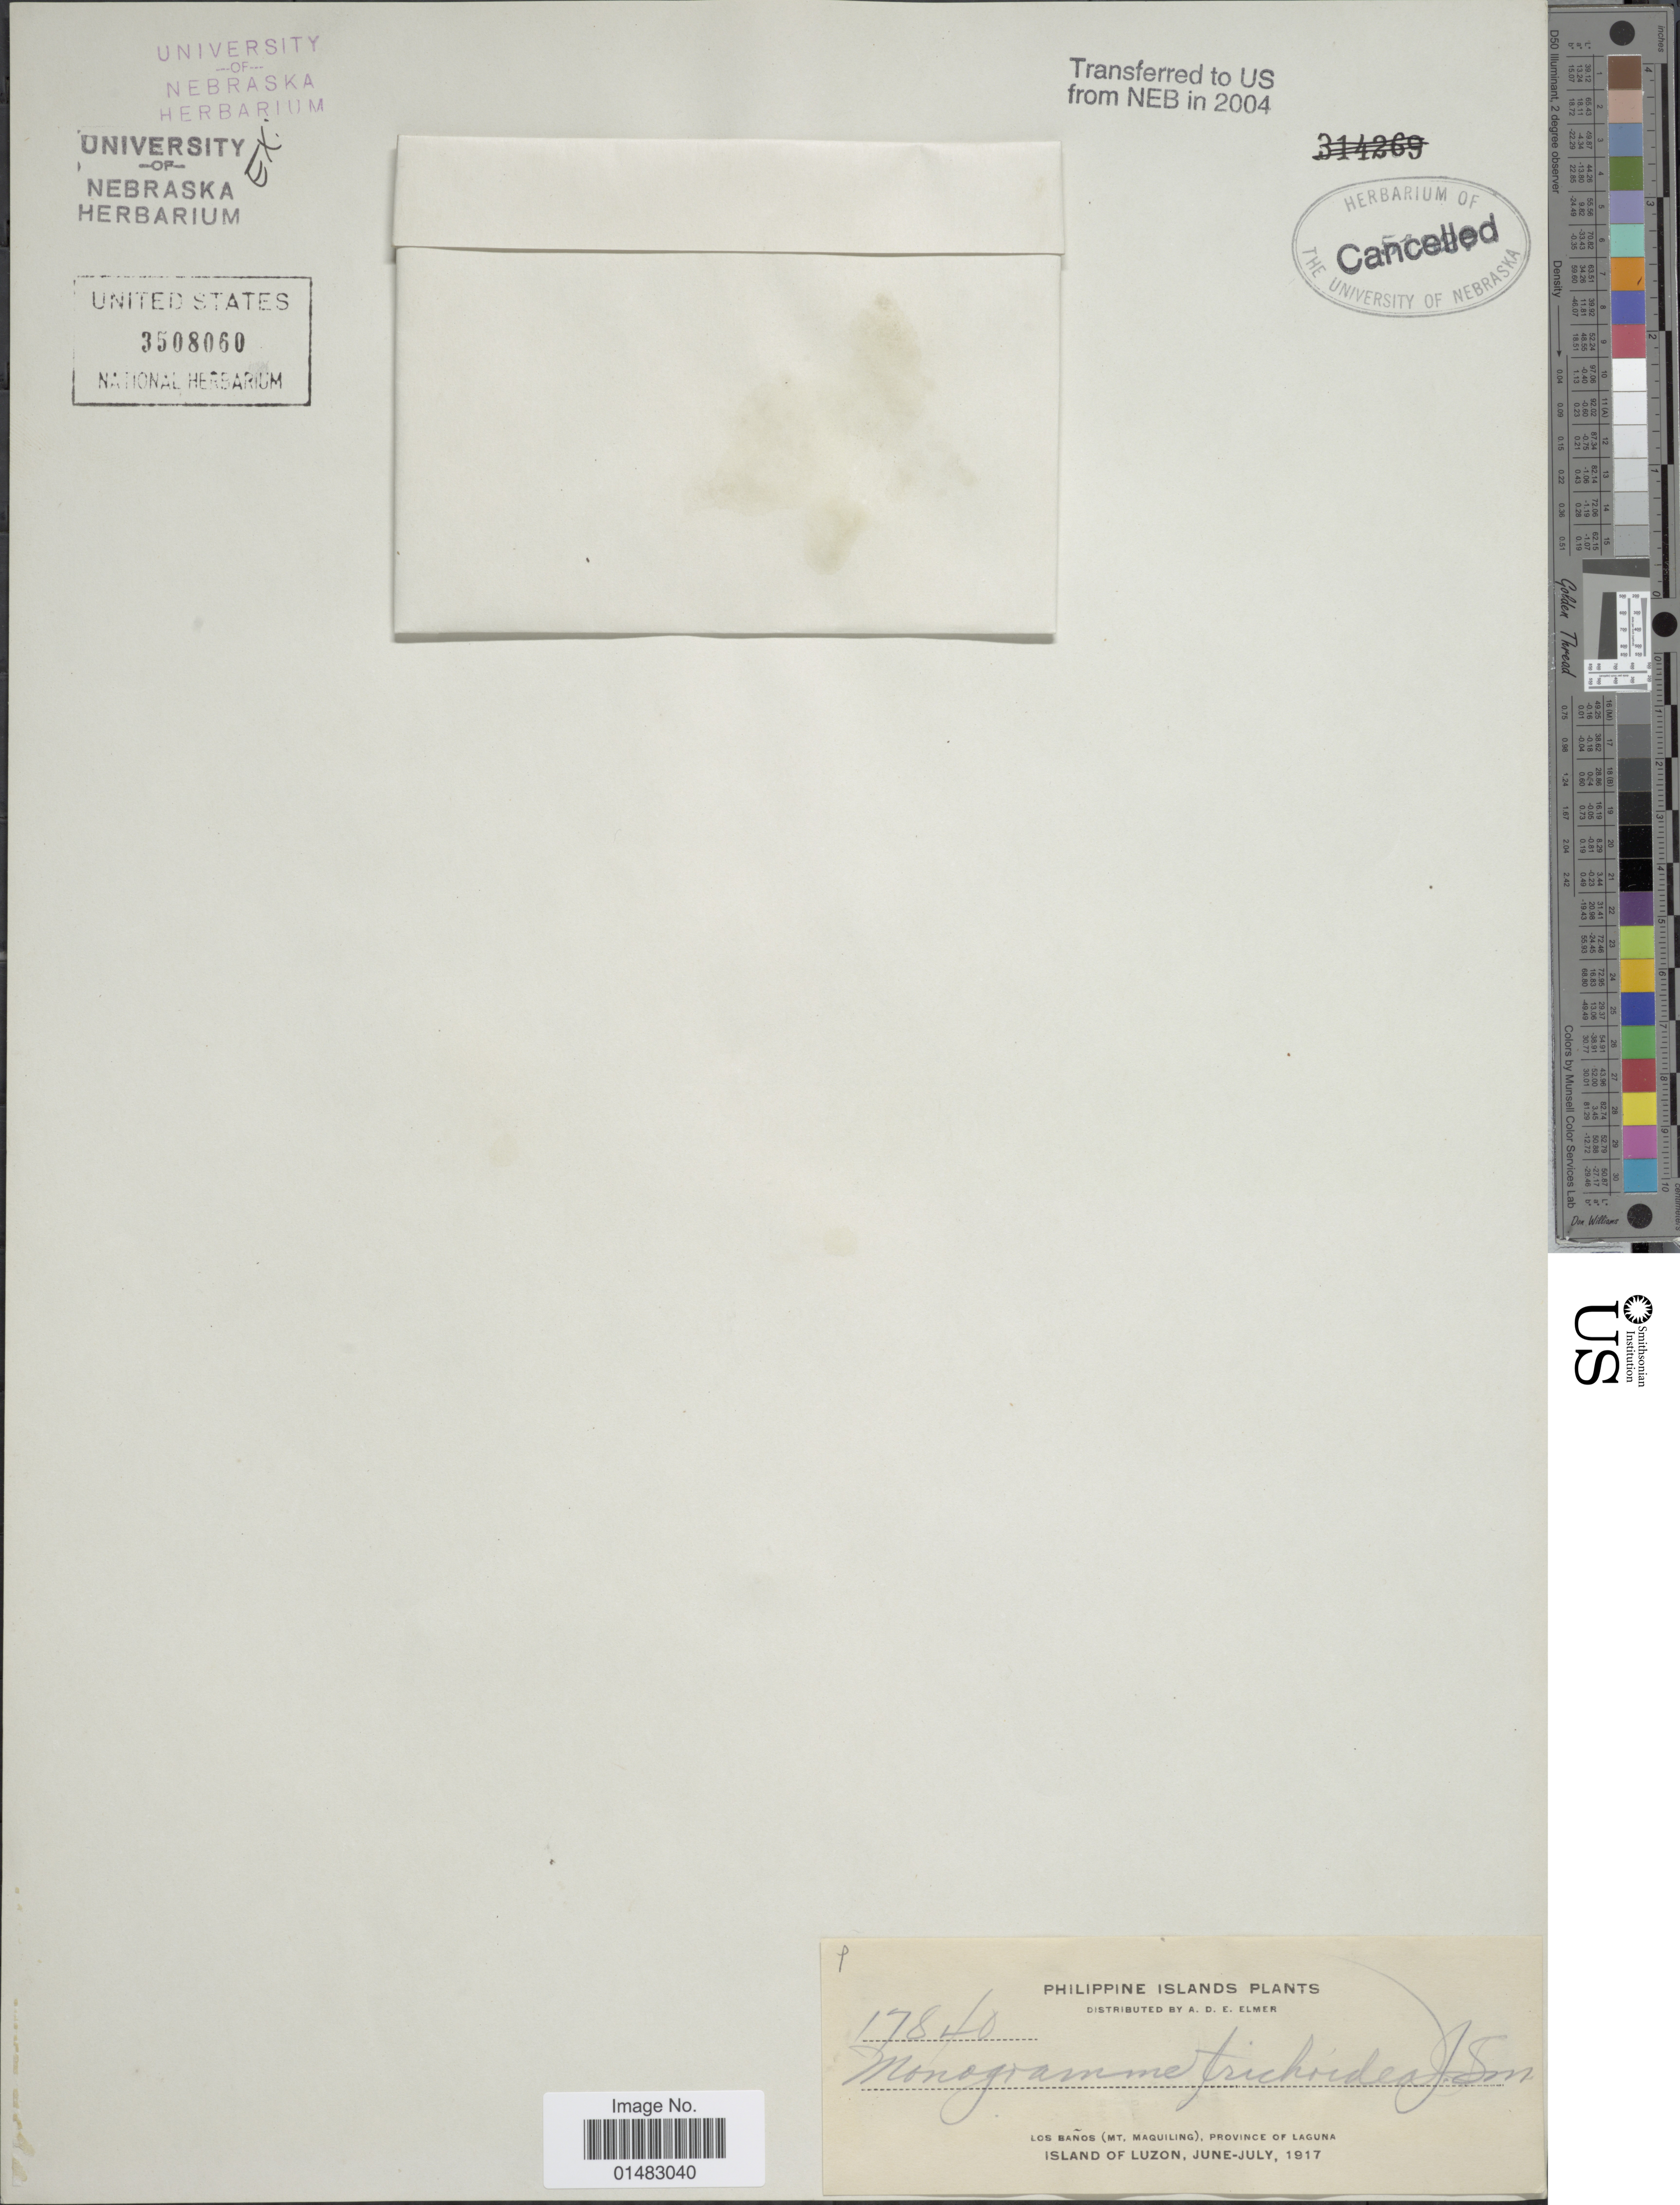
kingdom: Plantae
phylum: Tracheophyta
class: Polypodiopsida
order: Polypodiales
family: Pteridaceae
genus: Monogramma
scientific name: Monogramma trichoidea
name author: (Fée) Hook. & Baker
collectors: A. D. E. Elmer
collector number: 17840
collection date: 1917-06/1917-07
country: Philippines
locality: Los Baños (Mt. Maquiling), Province of Laguna, Island of Luzon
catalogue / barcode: US 3508060